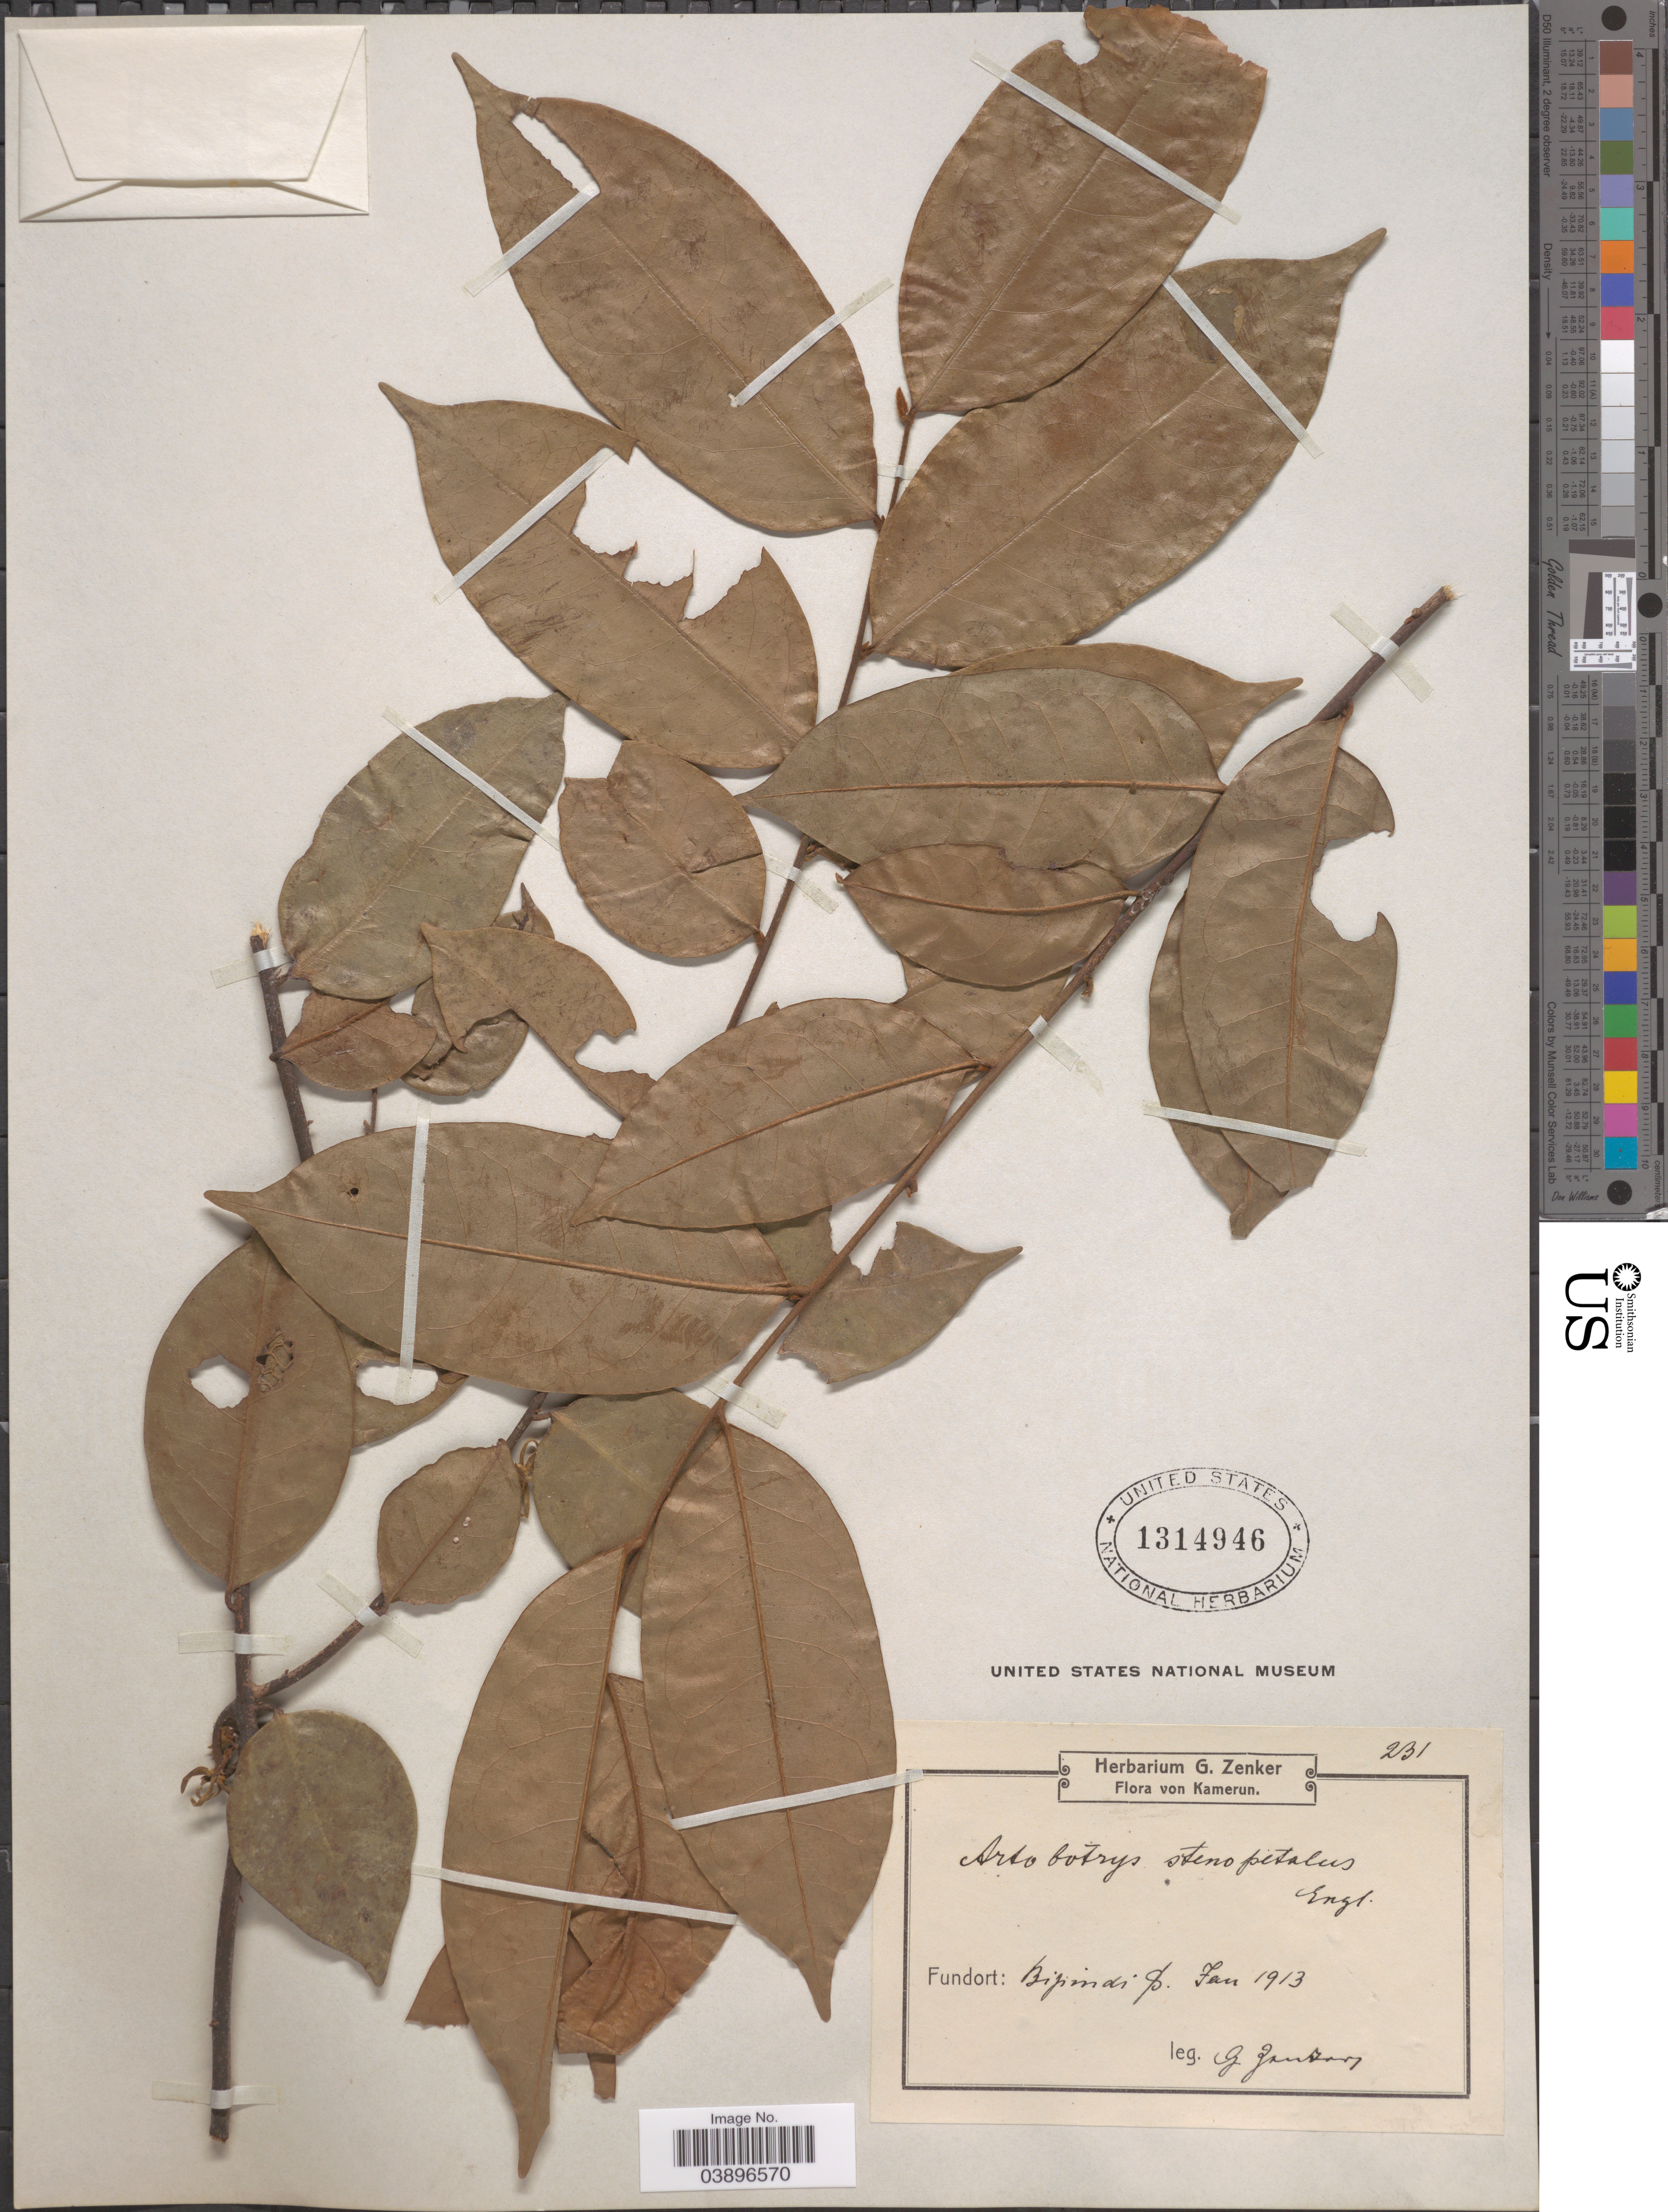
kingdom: Plantae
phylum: Tracheophyta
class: Magnoliopsida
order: Magnoliales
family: Annonaceae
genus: Artabotrys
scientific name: Artabotrys stenopetalus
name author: Engl. & Diels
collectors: G. A. Zenker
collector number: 231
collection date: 1913-01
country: Cameroon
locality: Bipindi.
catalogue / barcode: US 1314946